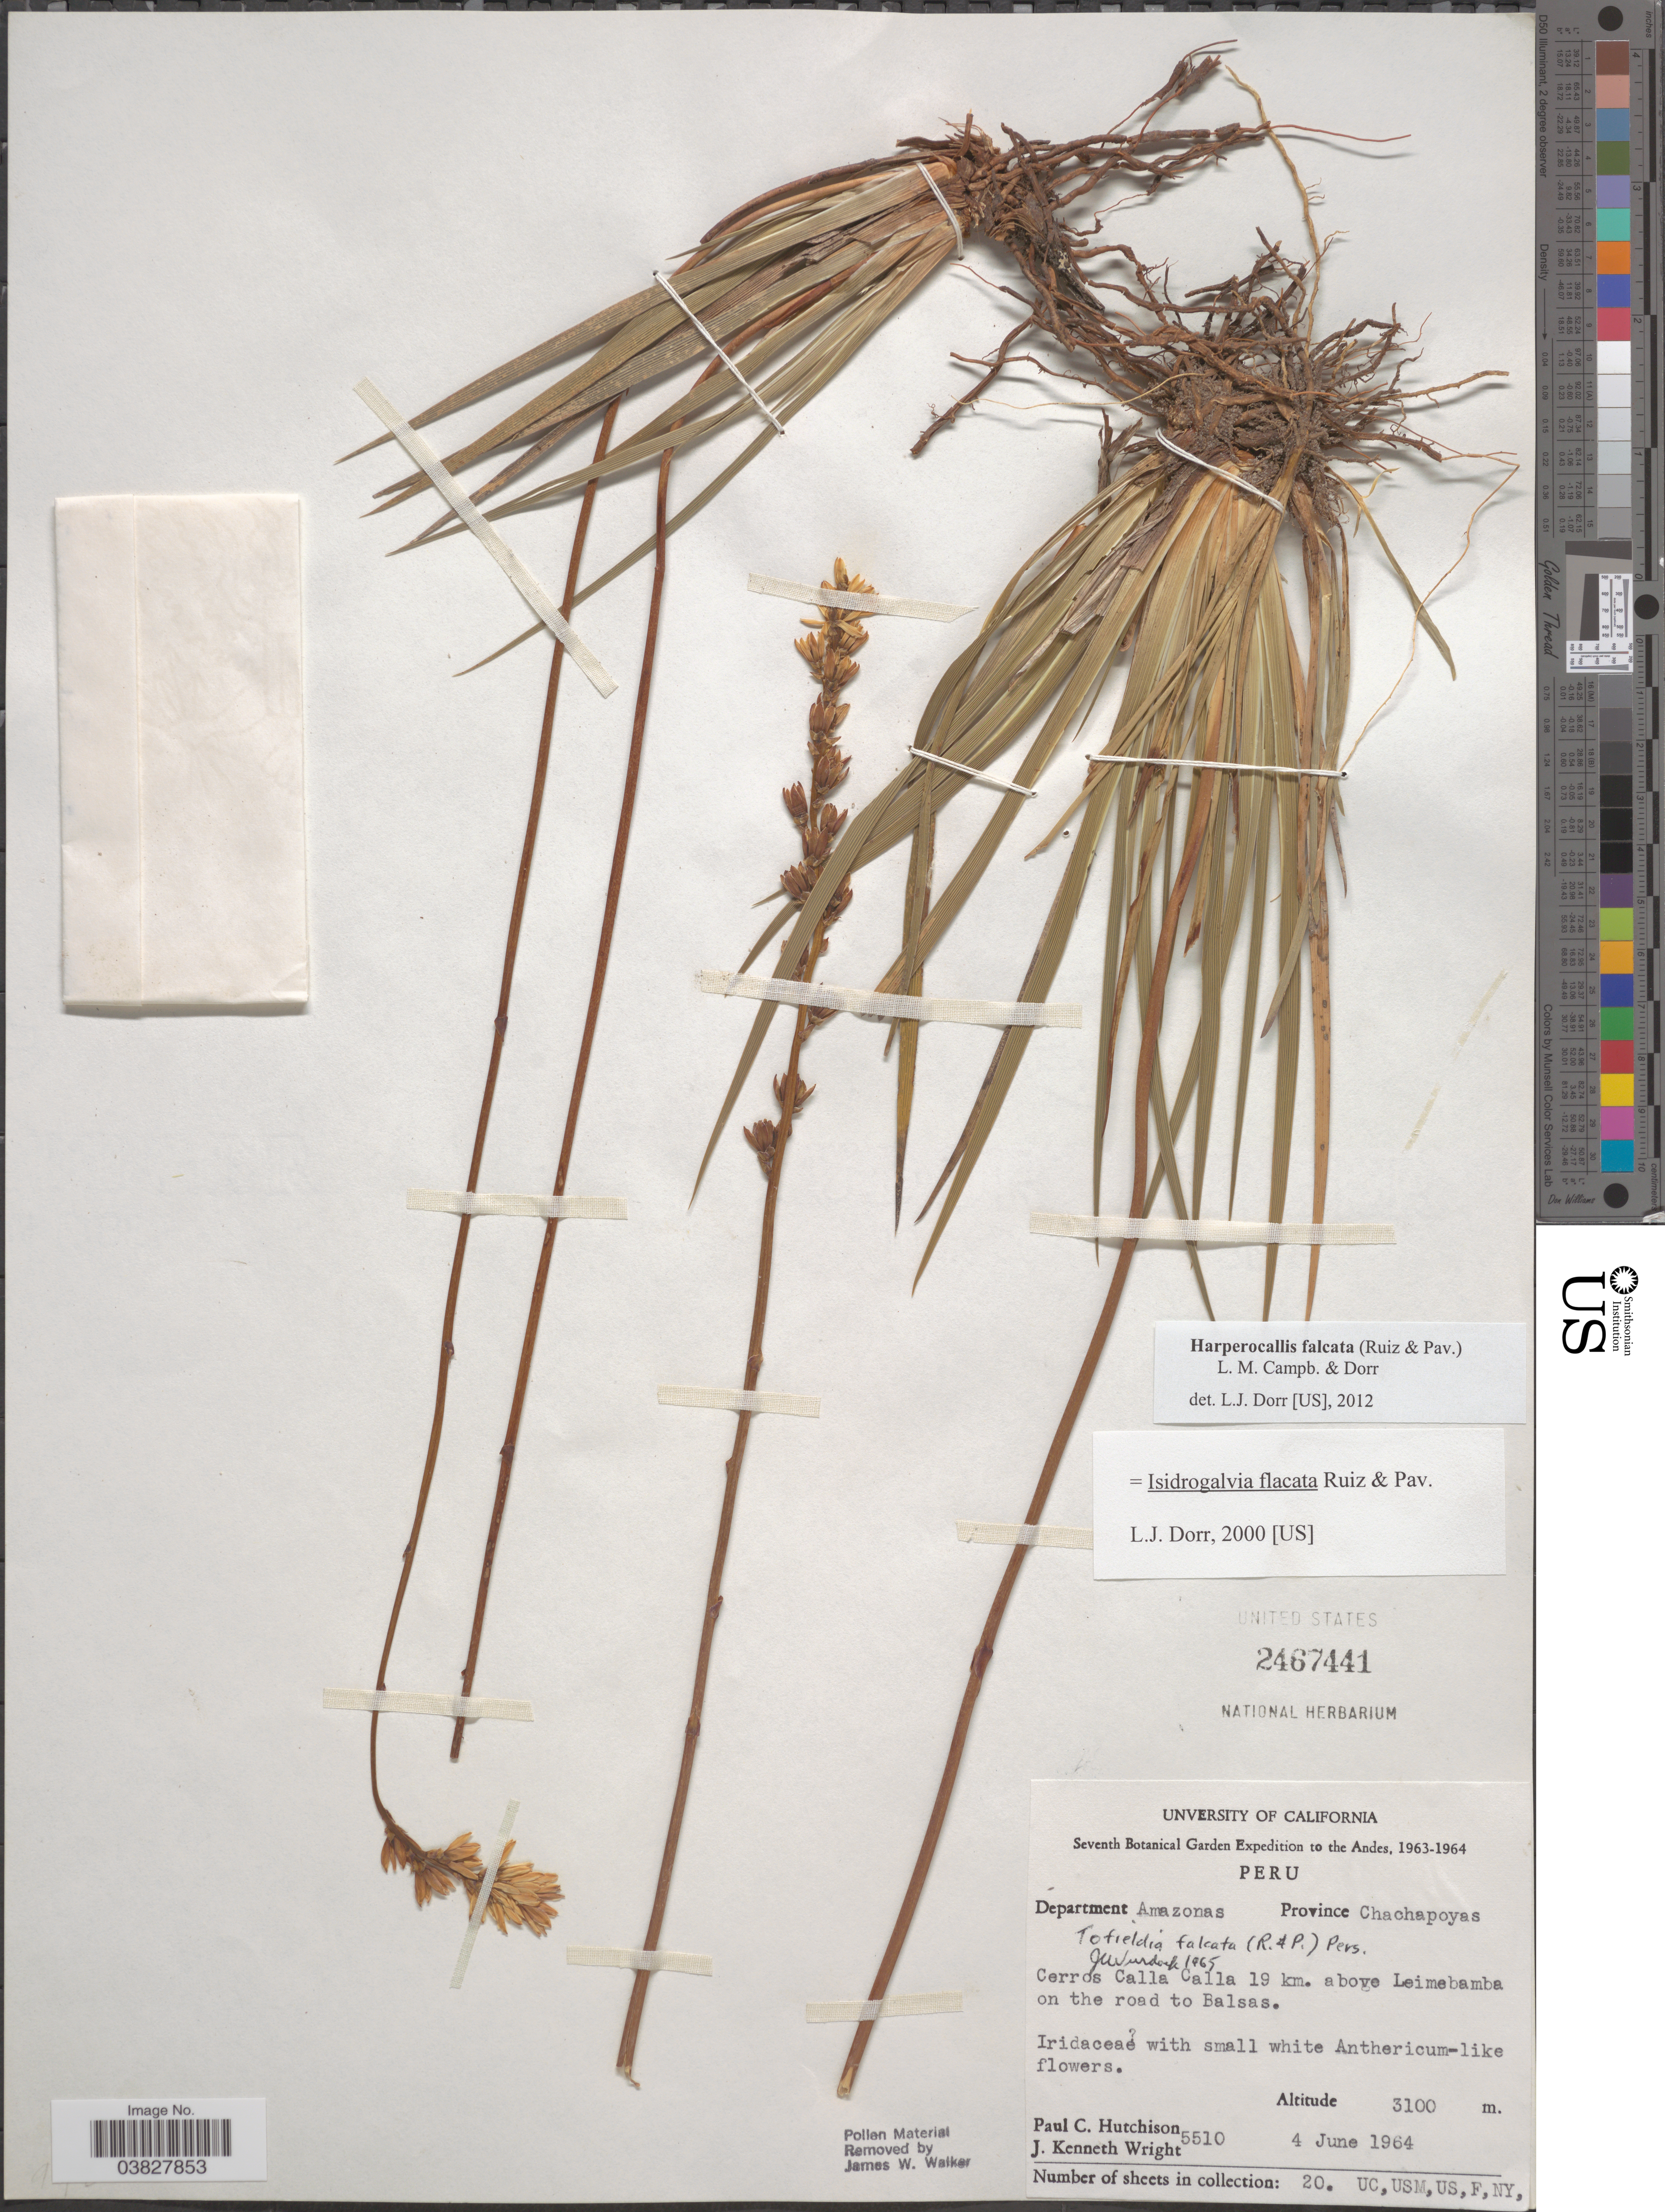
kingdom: Plantae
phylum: Tracheophyta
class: Liliopsida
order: Alismatales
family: Tofieldiaceae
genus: Harperocallis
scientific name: Harperocallis falcata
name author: (Ruiz & Pav.) L.M. Campb. & Dorr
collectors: P. C. Hutchison & J. K. Wright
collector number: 5510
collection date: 1964-06-04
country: Peru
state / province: Amazonas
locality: The Andes. Department Amazonas. Province Chachapoyas. Cerros Calla Calla 19 km. above Leimebamba on the road to Balsas.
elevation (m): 3100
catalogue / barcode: US 2467441